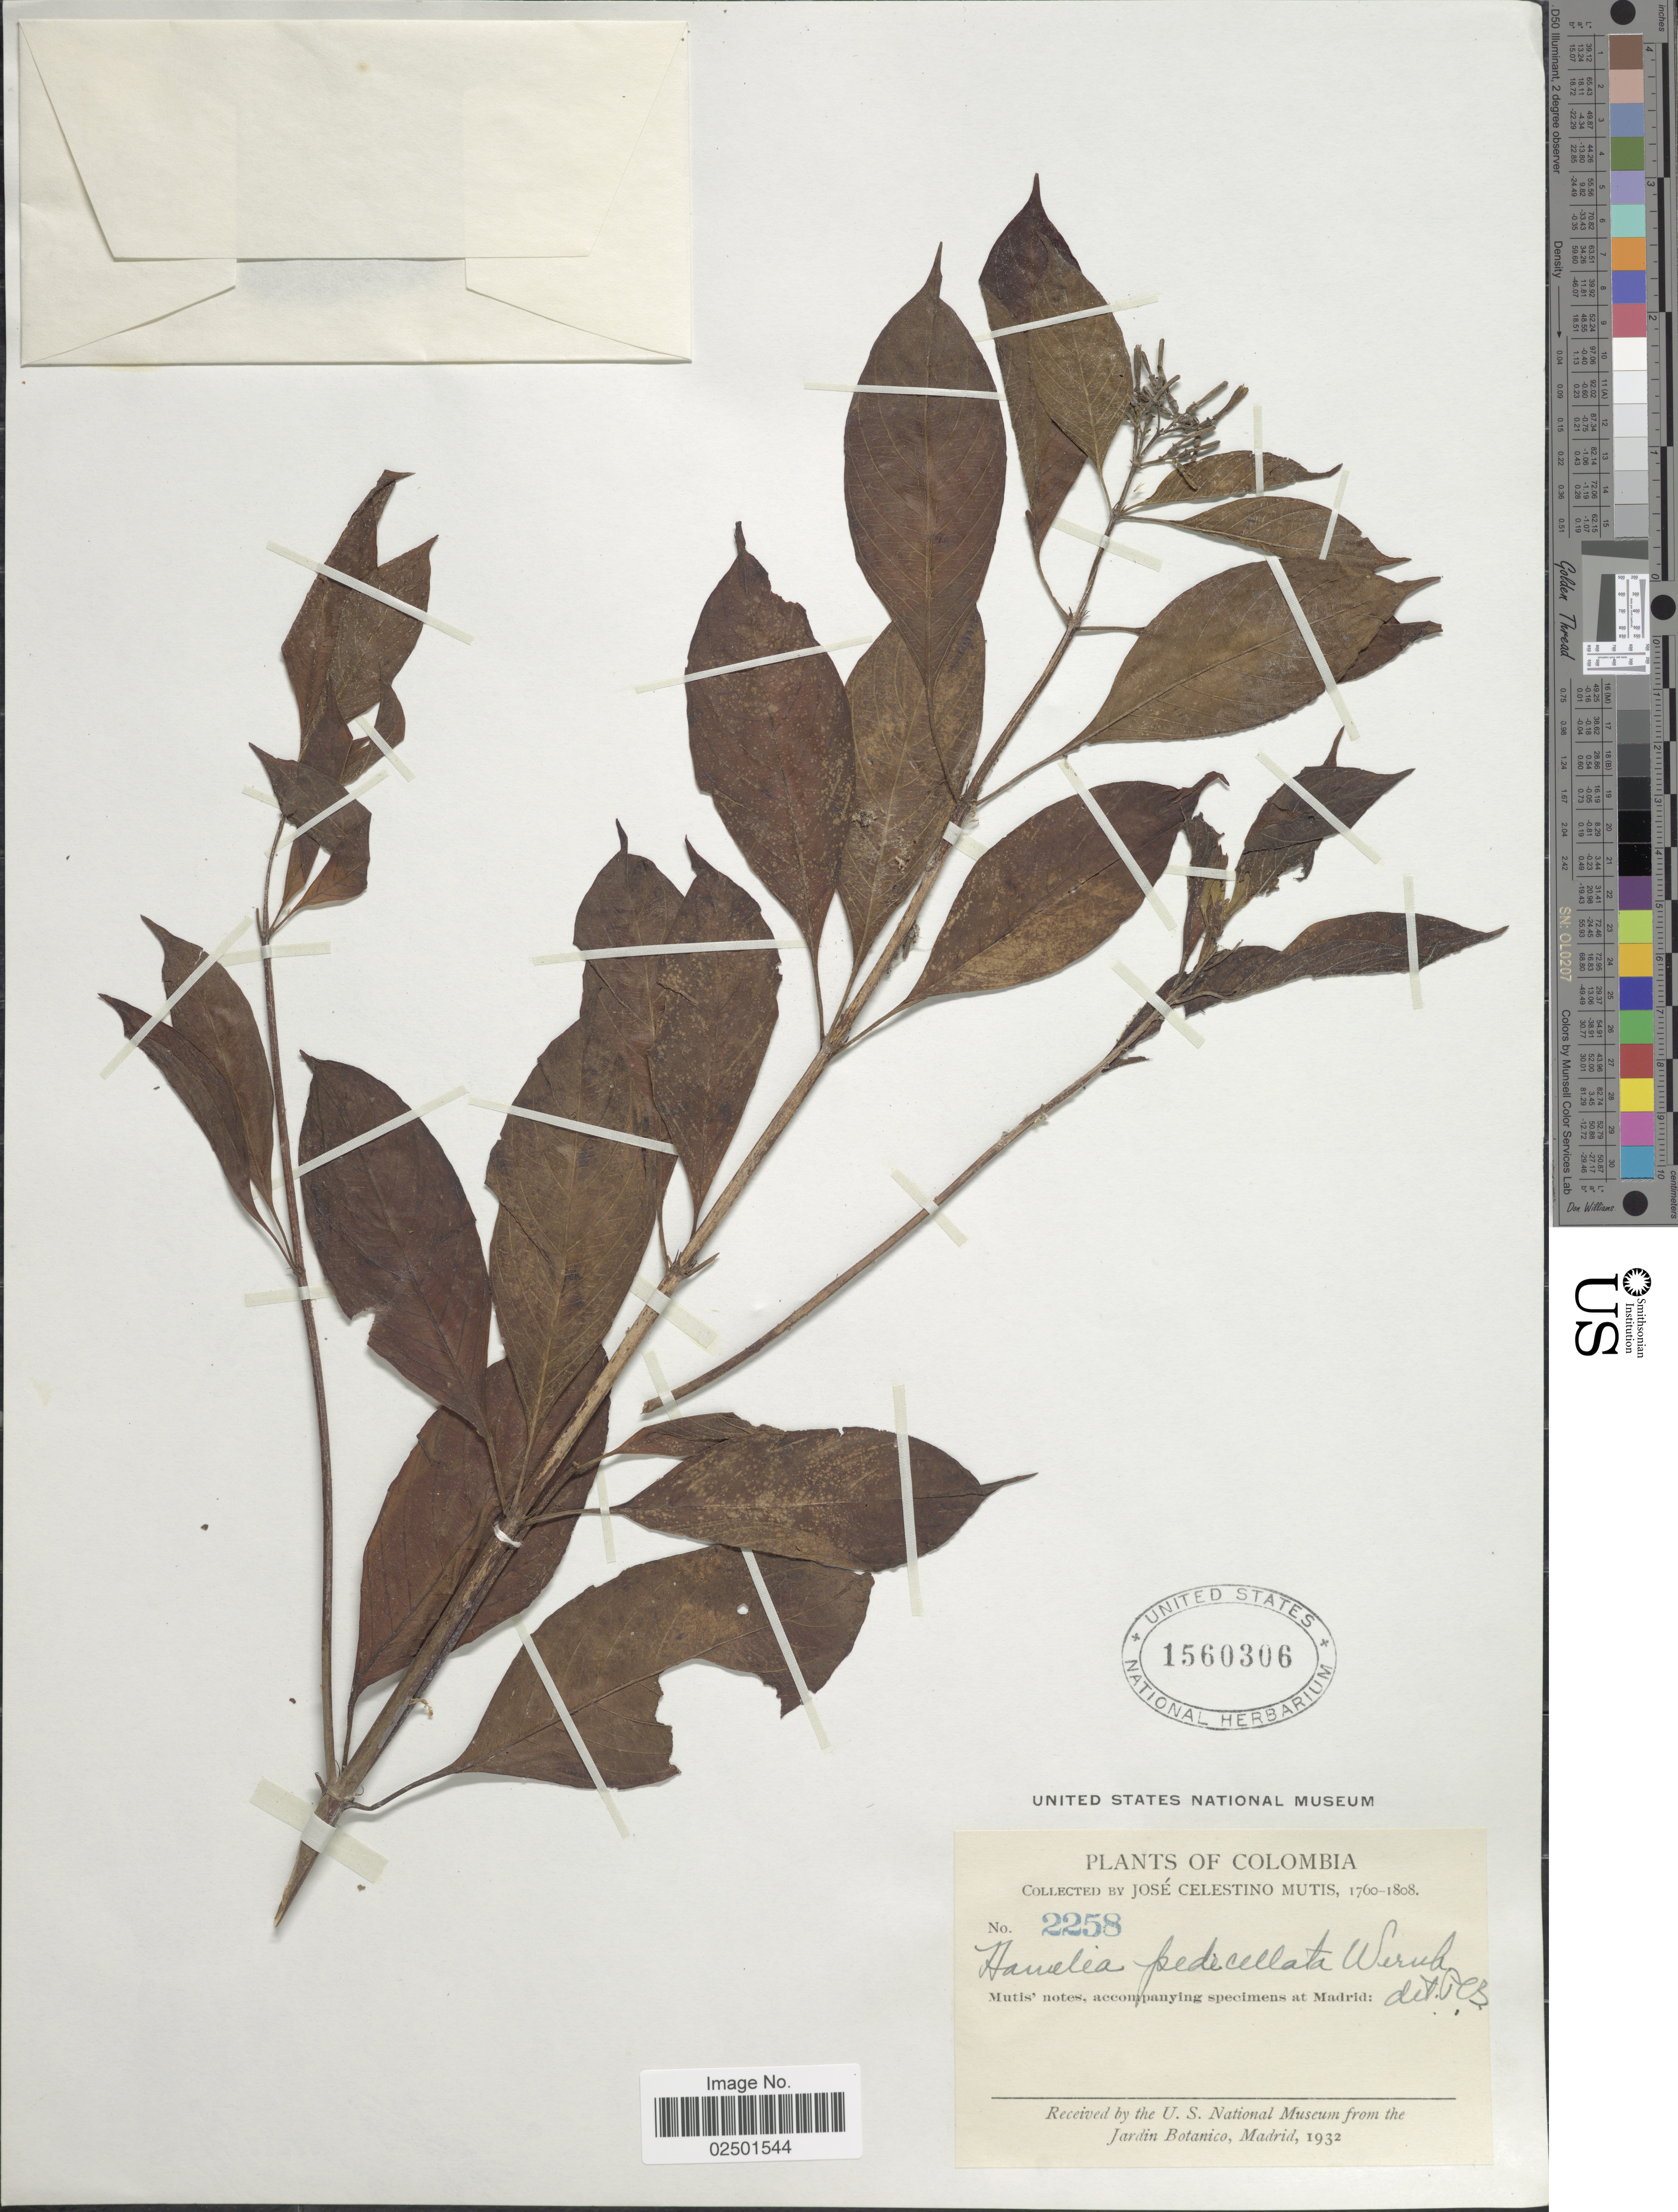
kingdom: Plantae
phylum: Tracheophyta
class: Magnoliopsida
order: Gentianales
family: Rubiaceae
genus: Hamelia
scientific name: Hamelia patens var. glabra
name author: Oerst.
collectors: J. C. B. Mutis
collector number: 2258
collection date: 1760/1808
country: Colombia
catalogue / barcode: US 1560306